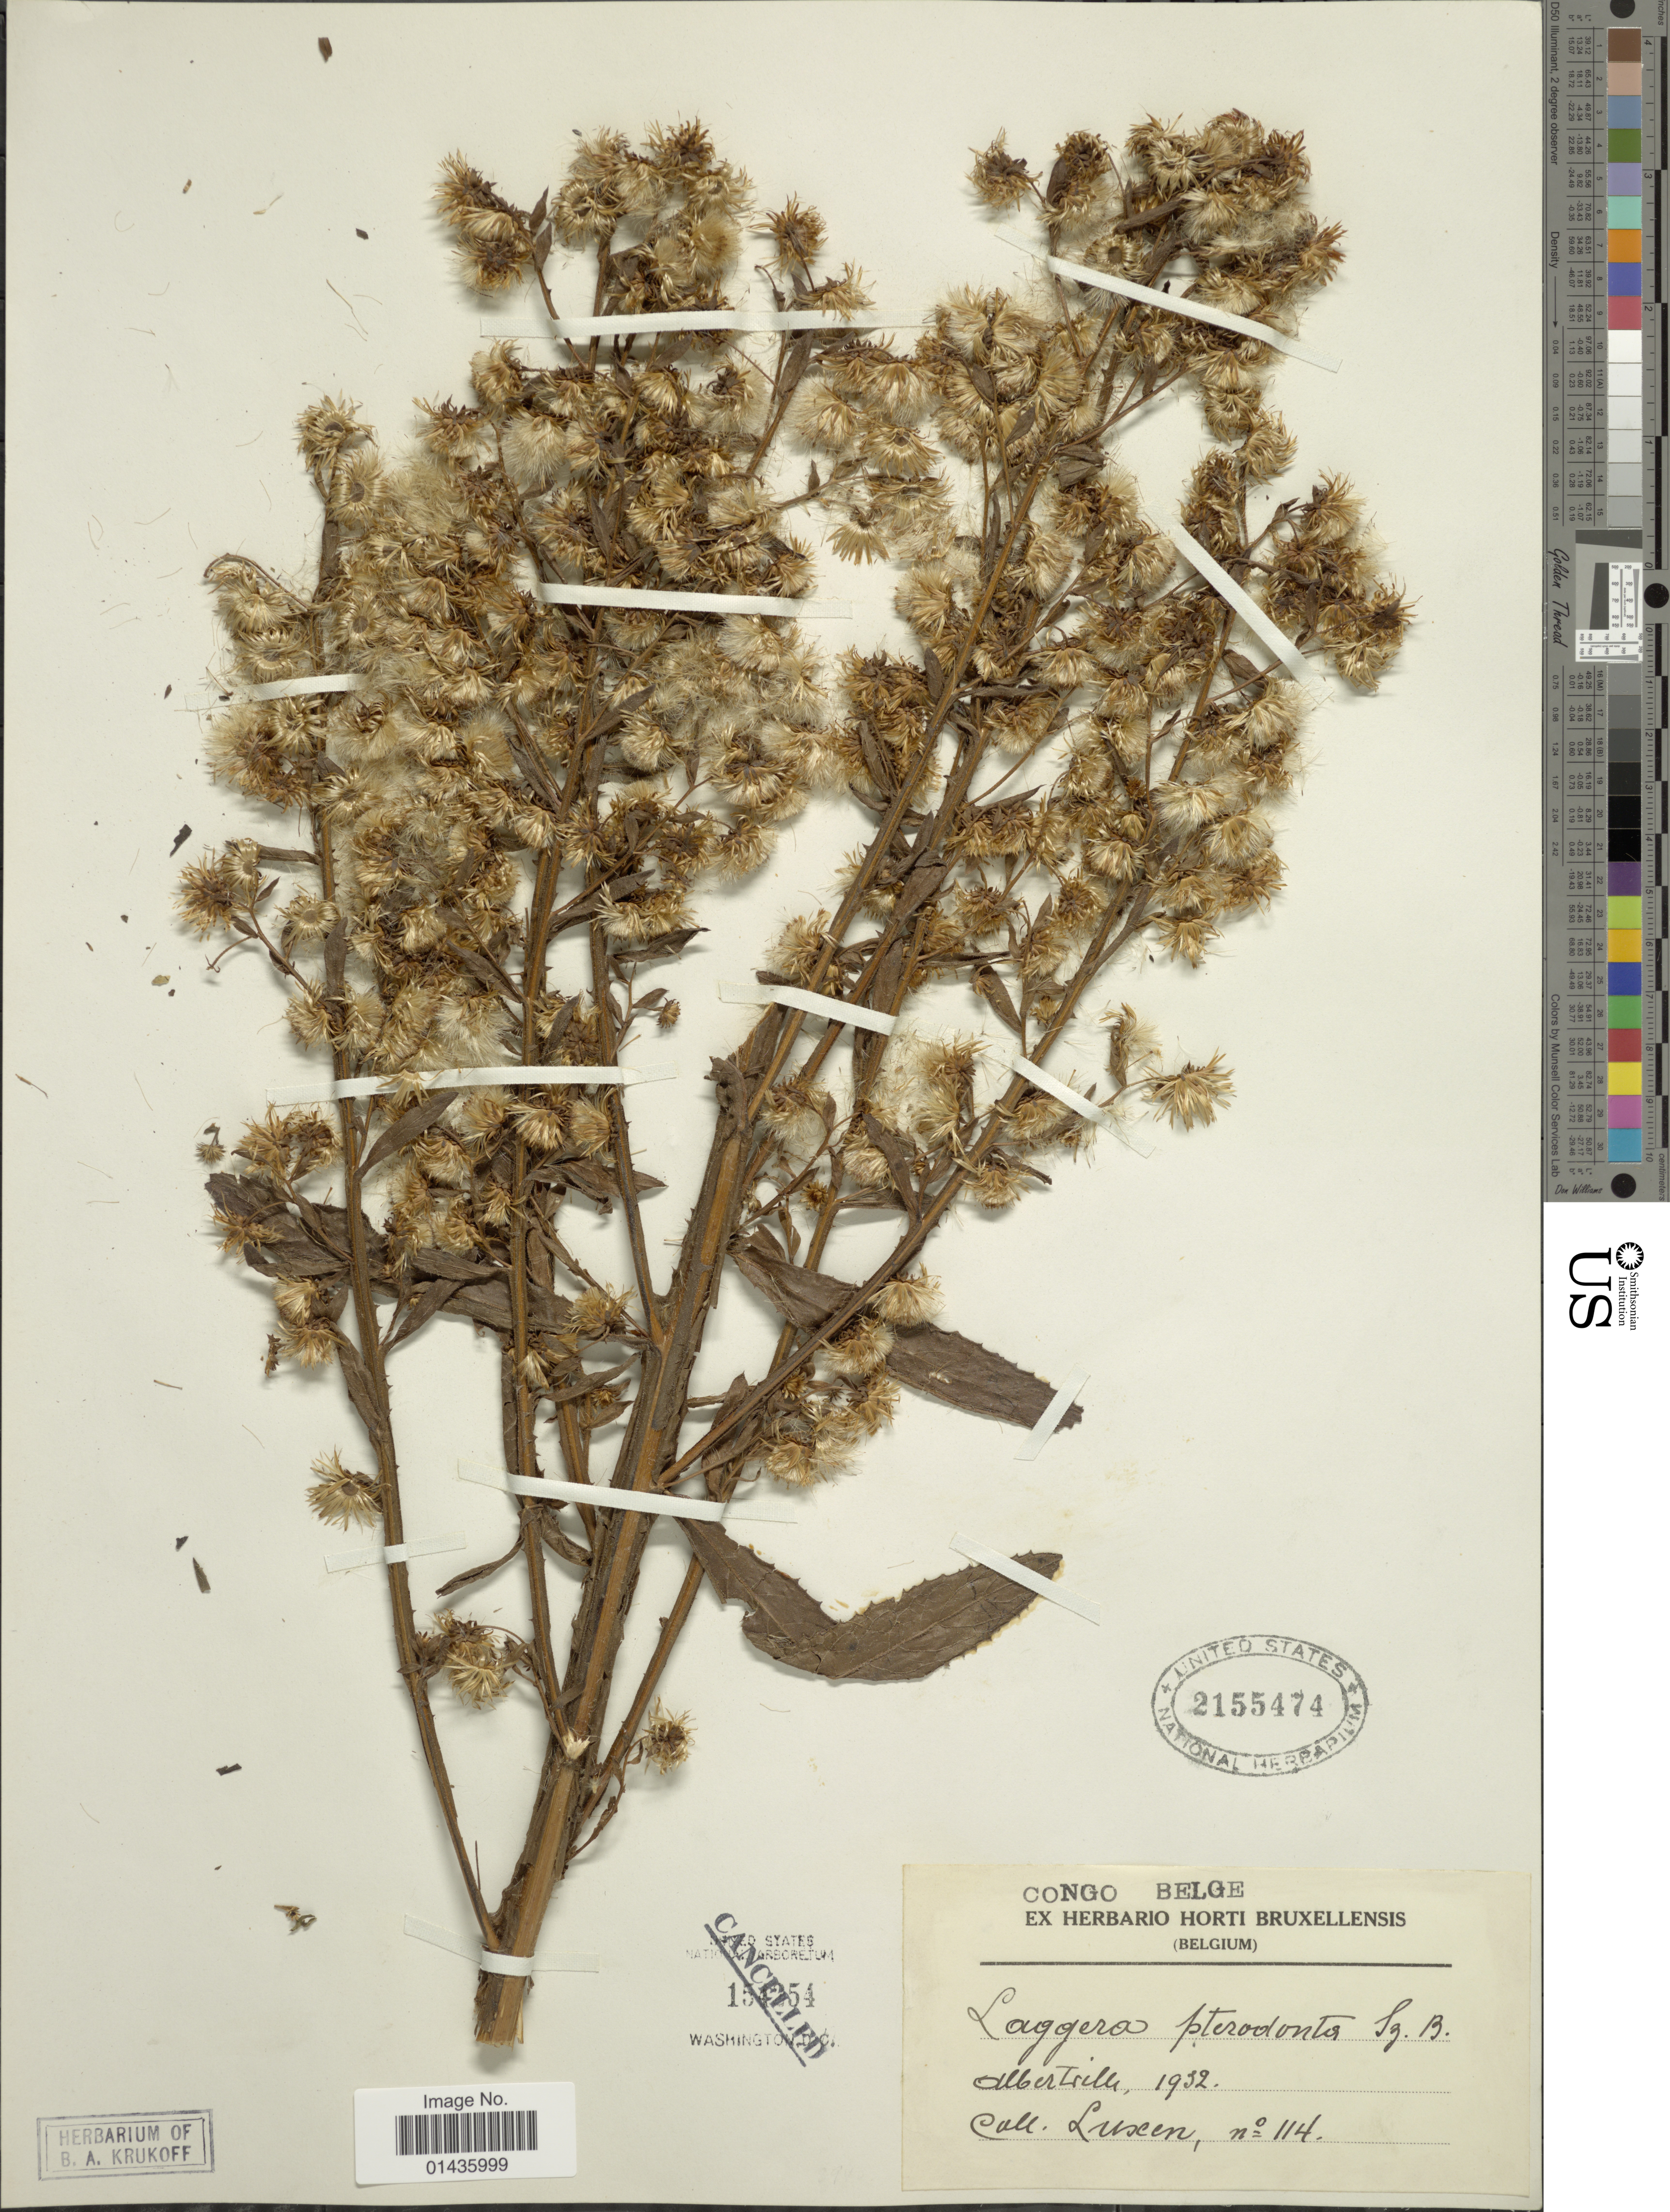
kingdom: Plantae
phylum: Tracheophyta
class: Magnoliopsida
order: Asterales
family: Asteraceae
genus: Laggera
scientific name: Laggera perrottetiana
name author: DC.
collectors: Luxen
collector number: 114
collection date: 1932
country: Congo, Democratic Republic of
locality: Congo Belge, Albertville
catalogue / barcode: US 2155474